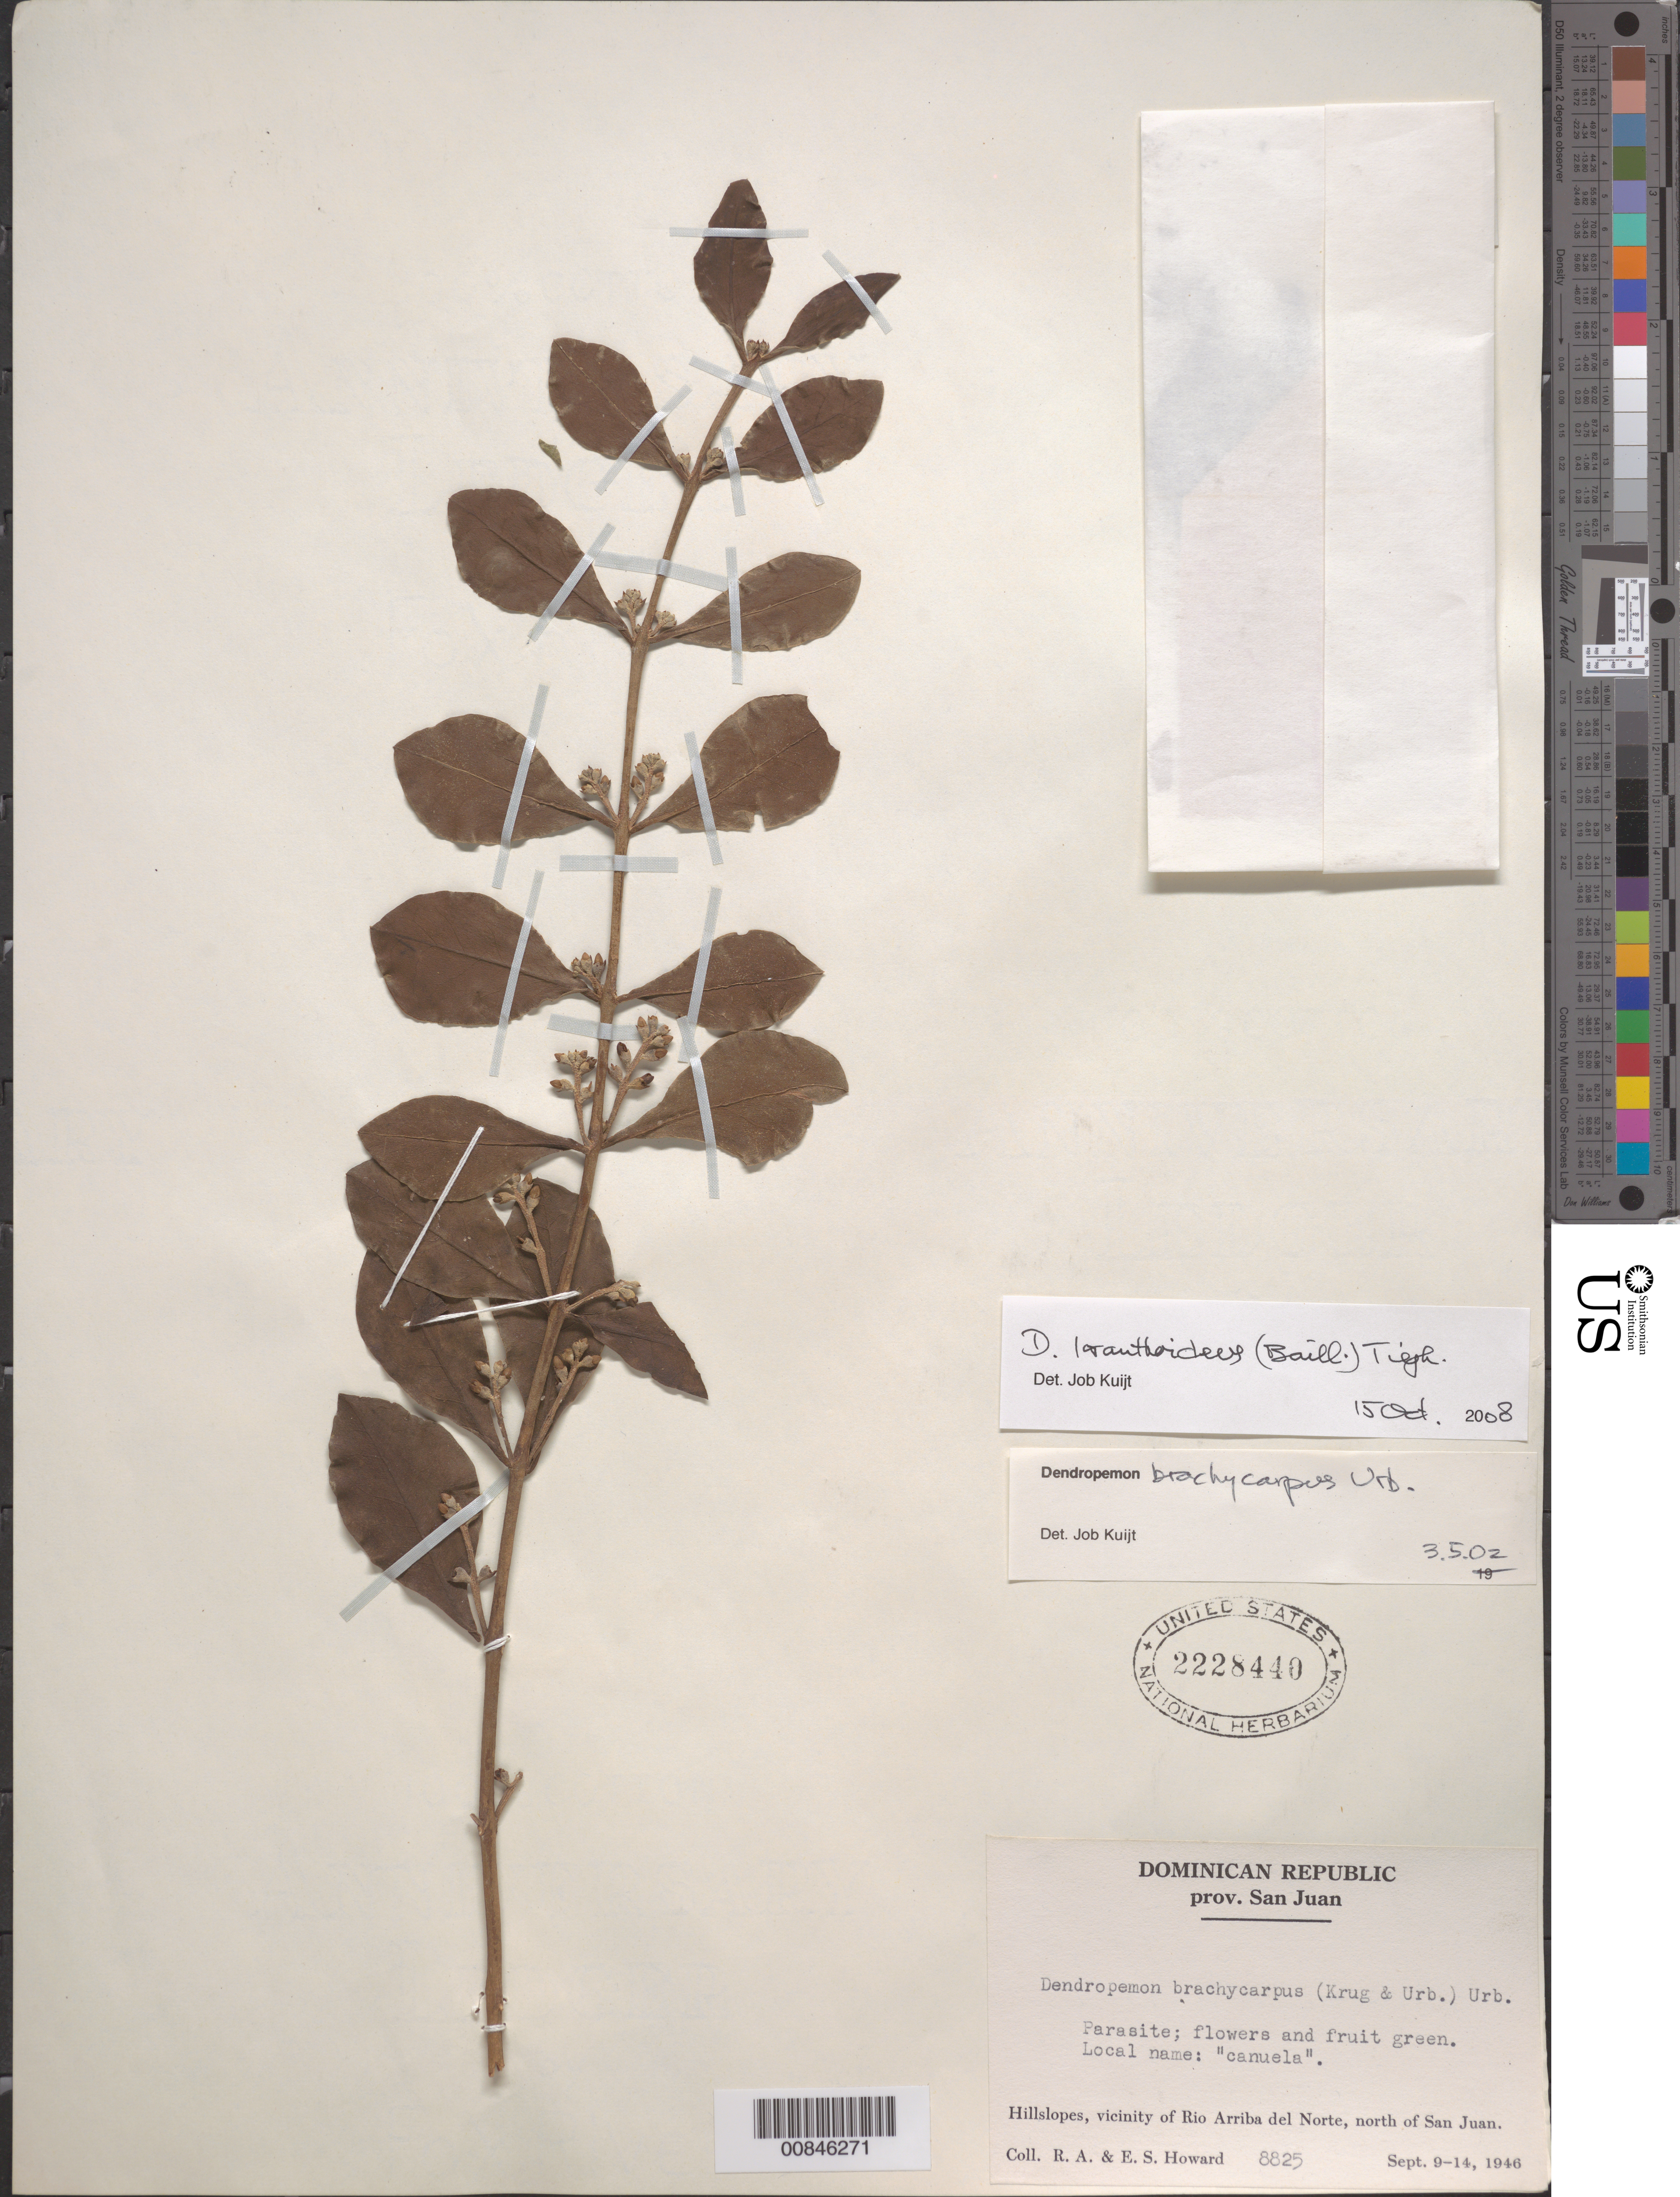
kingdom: Plantae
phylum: Tracheophyta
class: Magnoliopsida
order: Santalales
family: Loranthaceae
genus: Phthirusa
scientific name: Phthirusa sp.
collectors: R. A. Howard & E. S. Howard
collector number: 8825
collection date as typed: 09 Sep 1946 to 14 Sep 1946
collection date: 1946-09-09/1946-09-14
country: Dominican Republic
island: Hispaniola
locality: Hillslopes, vicinity of Río Arriba del Norte, north of San Juan.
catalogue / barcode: US 2228440